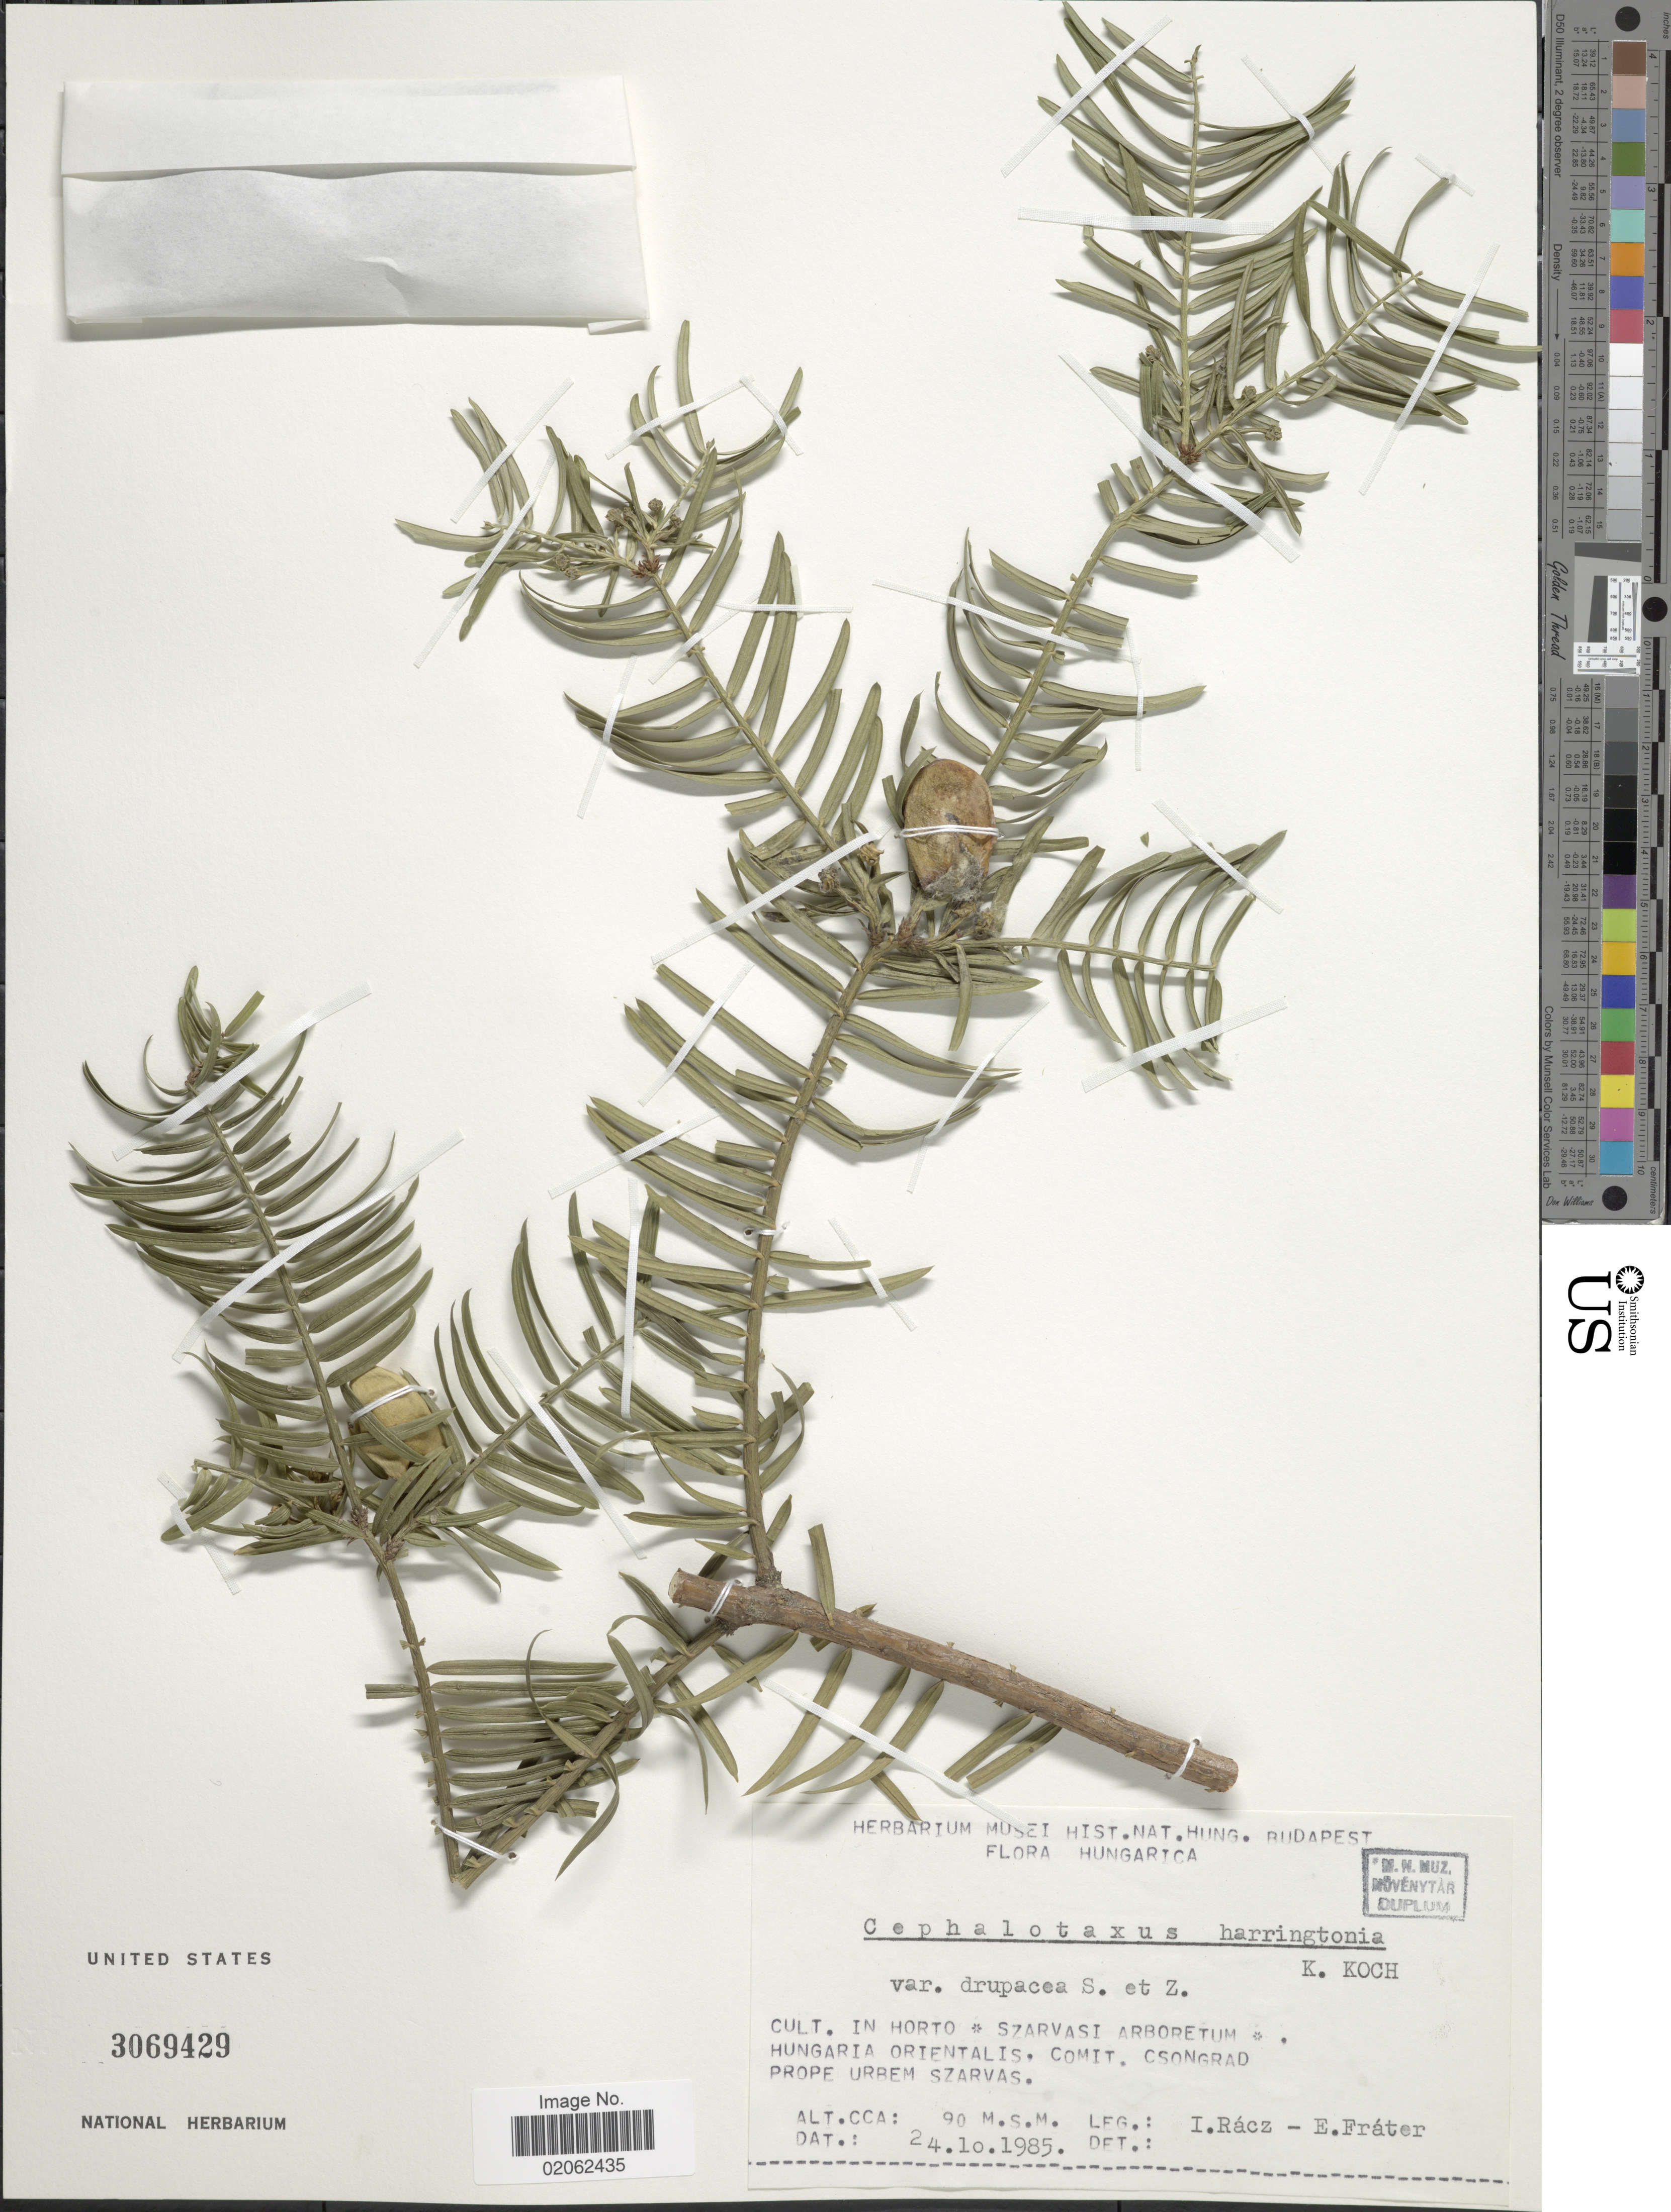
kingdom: Plantae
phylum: Tracheophyta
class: Pinopsida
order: Pinales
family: Cephalotaxaceae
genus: Cephalotaxus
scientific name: Cephalotaxus harringtonia var. drupacea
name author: (Siebold & Zucc.) Koidz.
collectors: I. Rácz & E. Fráter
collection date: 1985-10-24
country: Hungary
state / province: Csongrád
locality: Hungarica. Cult. in horto Szatvasi arbetorium. Hungaria orientalis. comit. csongrad prope urrem szarvas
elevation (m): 90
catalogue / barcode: US 3069429